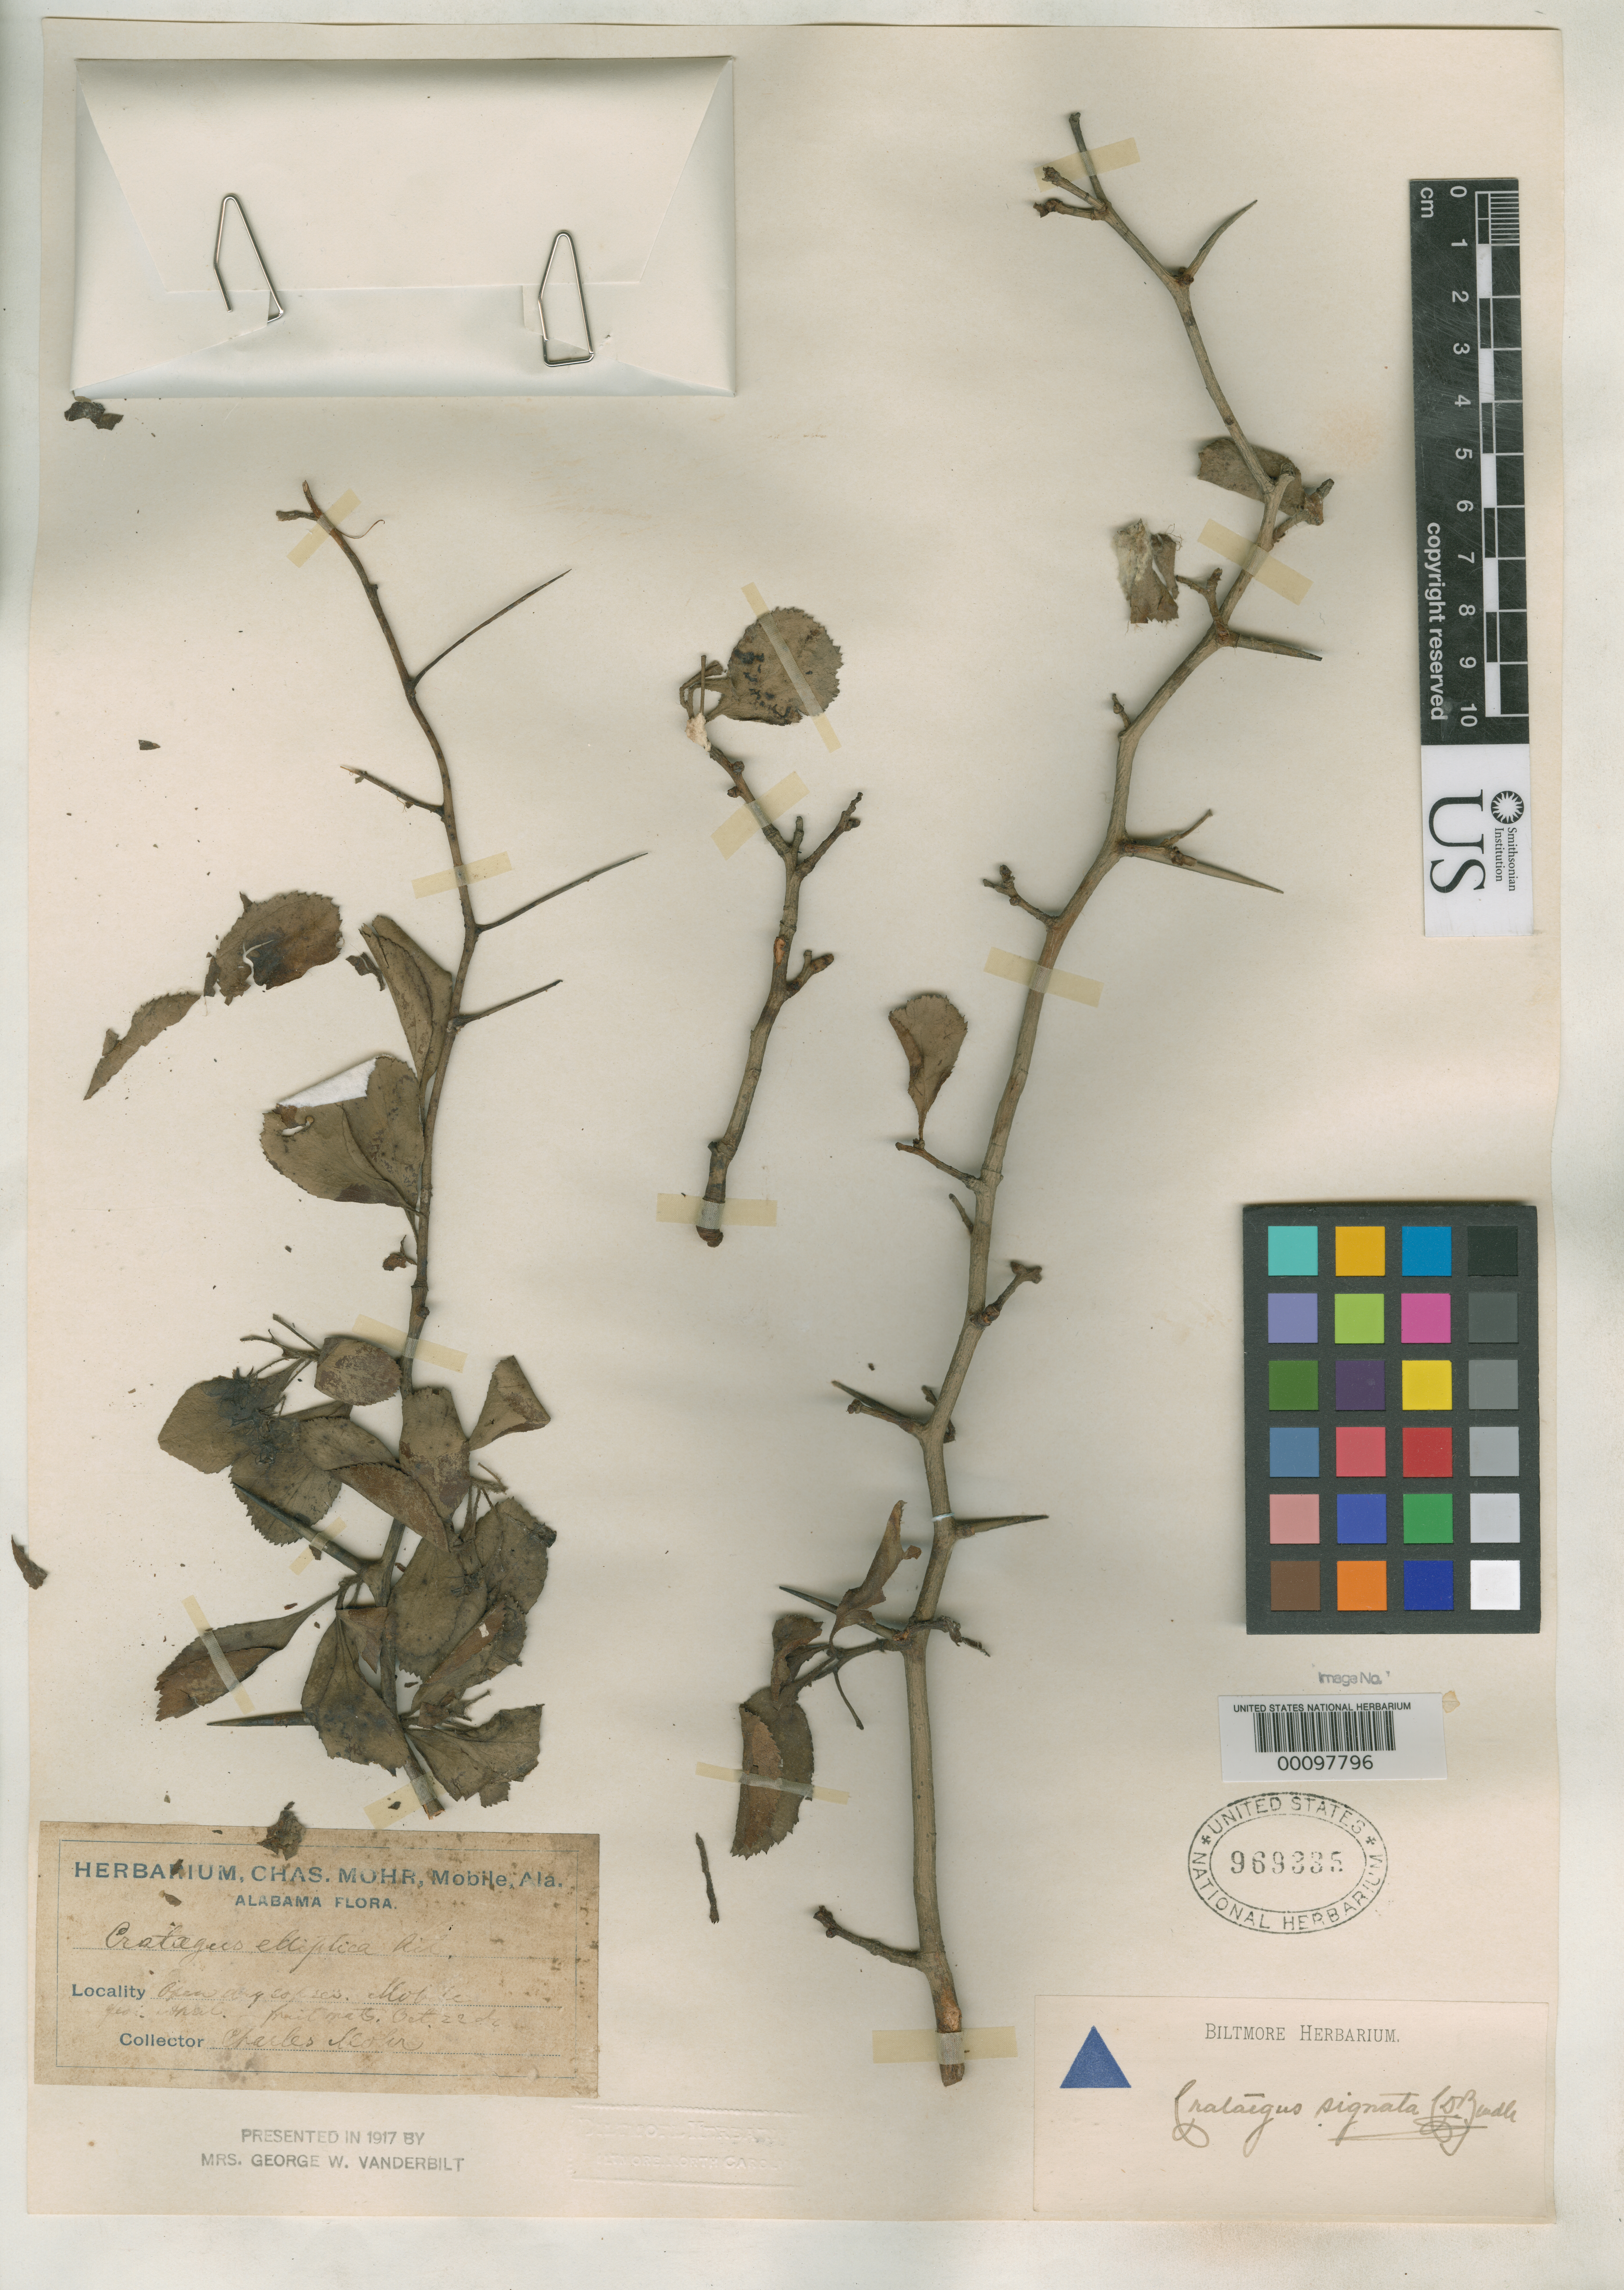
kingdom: Plantae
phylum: Tracheophyta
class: Magnoliopsida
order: Rosales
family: Rosaceae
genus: Crataegus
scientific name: Crataegus signata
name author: Beadle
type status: Holotype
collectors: C. T. Mohr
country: United States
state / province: Alabama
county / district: Mobile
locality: Mobile.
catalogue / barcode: US 969335